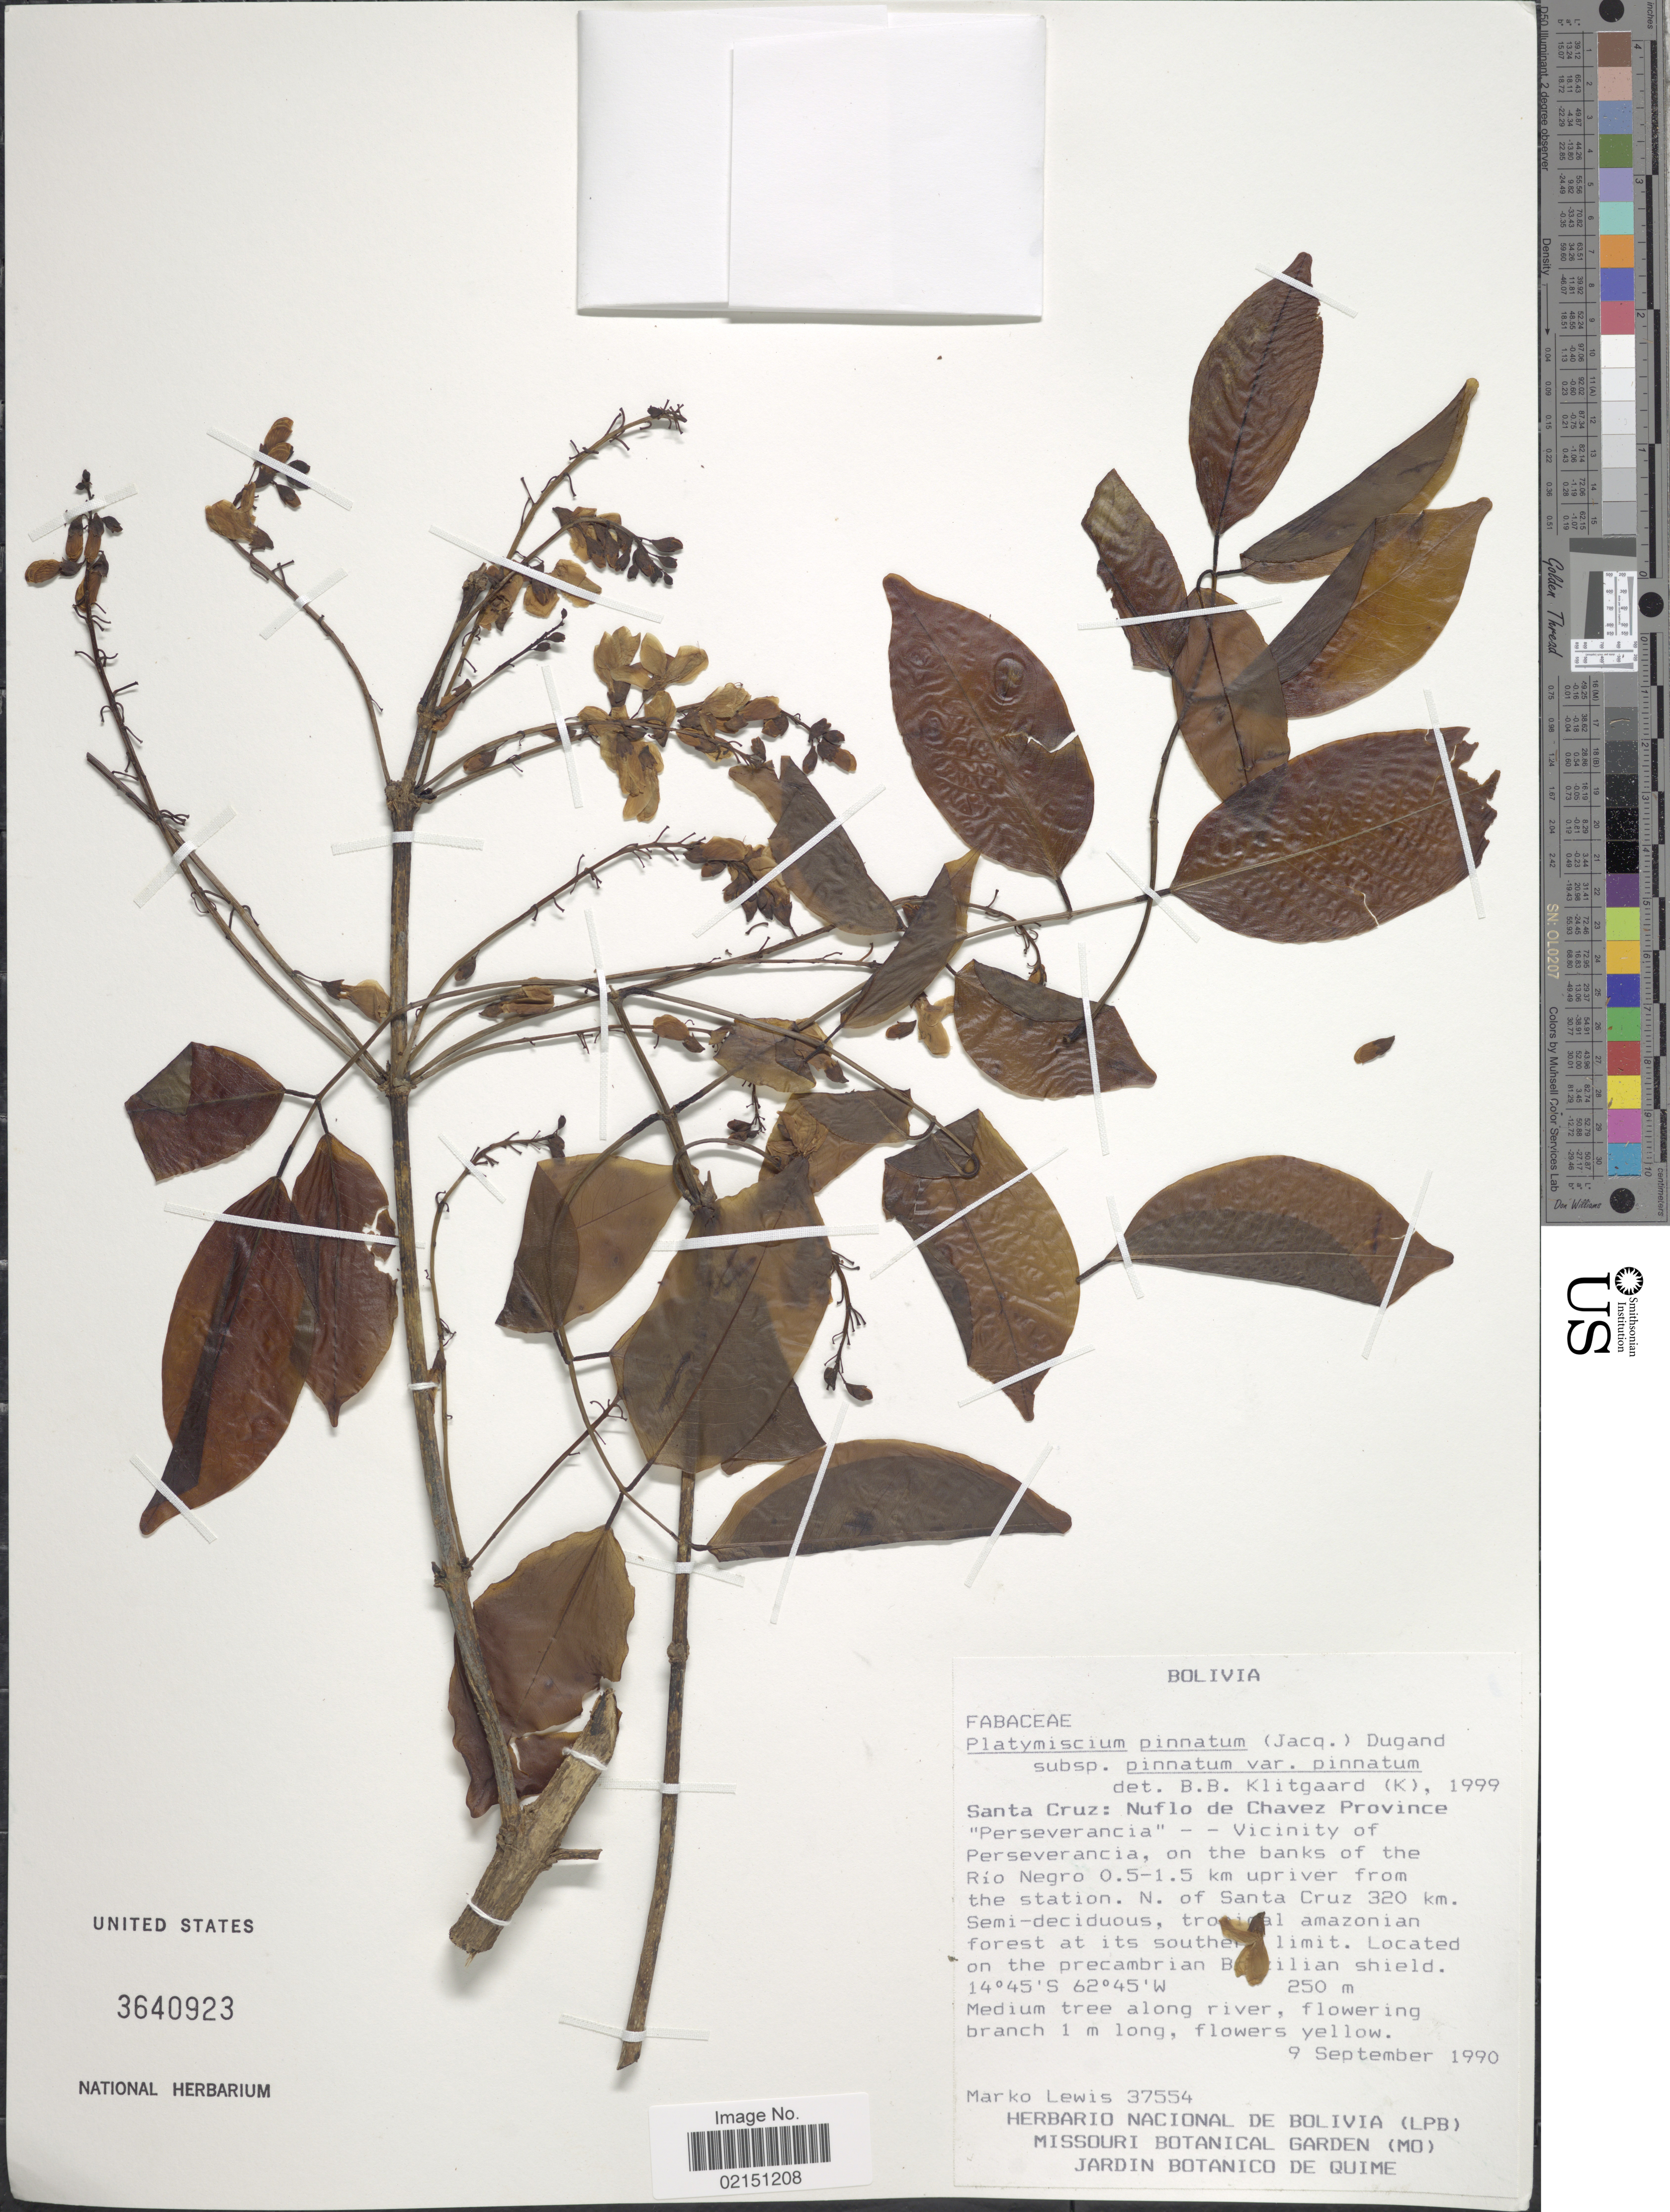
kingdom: Plantae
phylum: Tracheophyta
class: Magnoliopsida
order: Fabales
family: Fabaceae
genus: Platymiscium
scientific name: Platymiscium pinnatum var. pinnatum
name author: (Jacq.)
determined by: Klitgaard, B. B.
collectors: M. A. Lewis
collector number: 37554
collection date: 1990-09-09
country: Bolivia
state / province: Santa Cruz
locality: Nuflo de Chavez Province "Perseverancia"- - Vicinity of Perseverancia, on the banks of the Rio Negro 0.5-1.5 km upriver from the station. N. of Santa Cruz 320 km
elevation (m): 250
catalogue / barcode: US 3640923